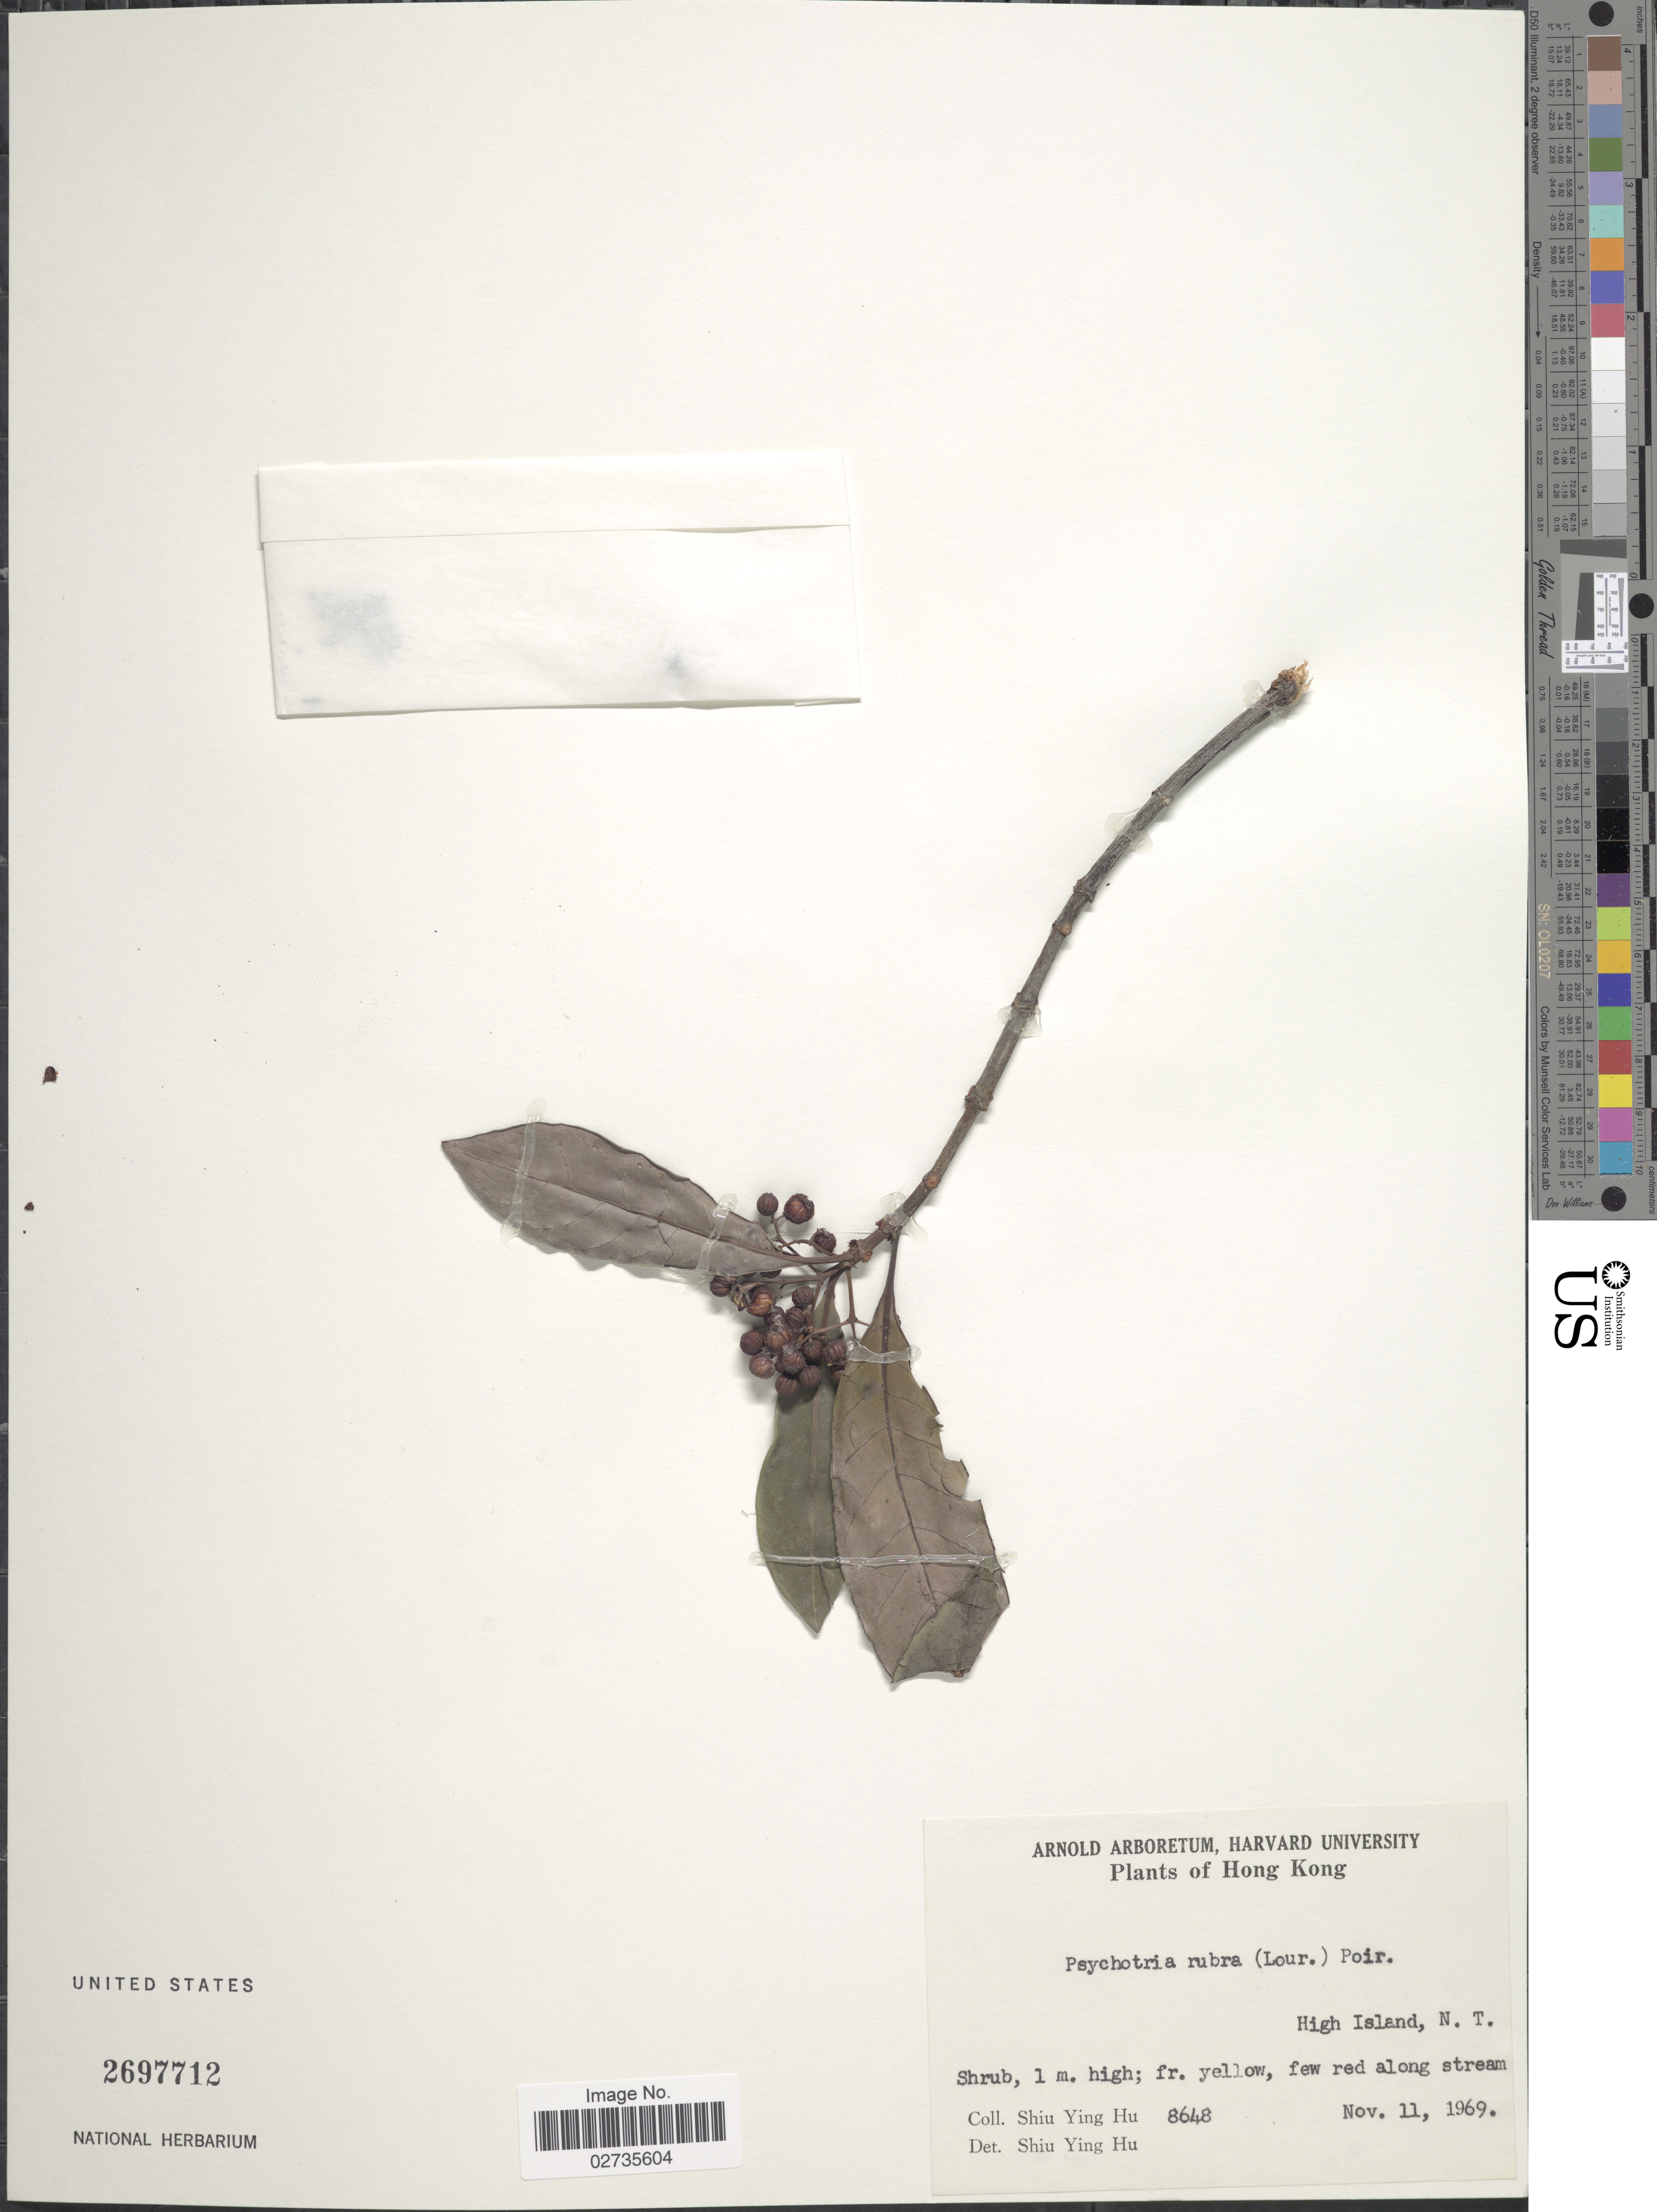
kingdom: Plantae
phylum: Tracheophyta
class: Magnoliopsida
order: Gentianales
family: Rubiaceae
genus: Psychotria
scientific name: Psychotria rubra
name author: (Lour.) Poir.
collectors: S. Y. Hu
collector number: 8648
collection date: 1969-11-11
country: China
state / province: Hong Kong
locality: High Island, N. T. few red along stream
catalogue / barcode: US 2697712